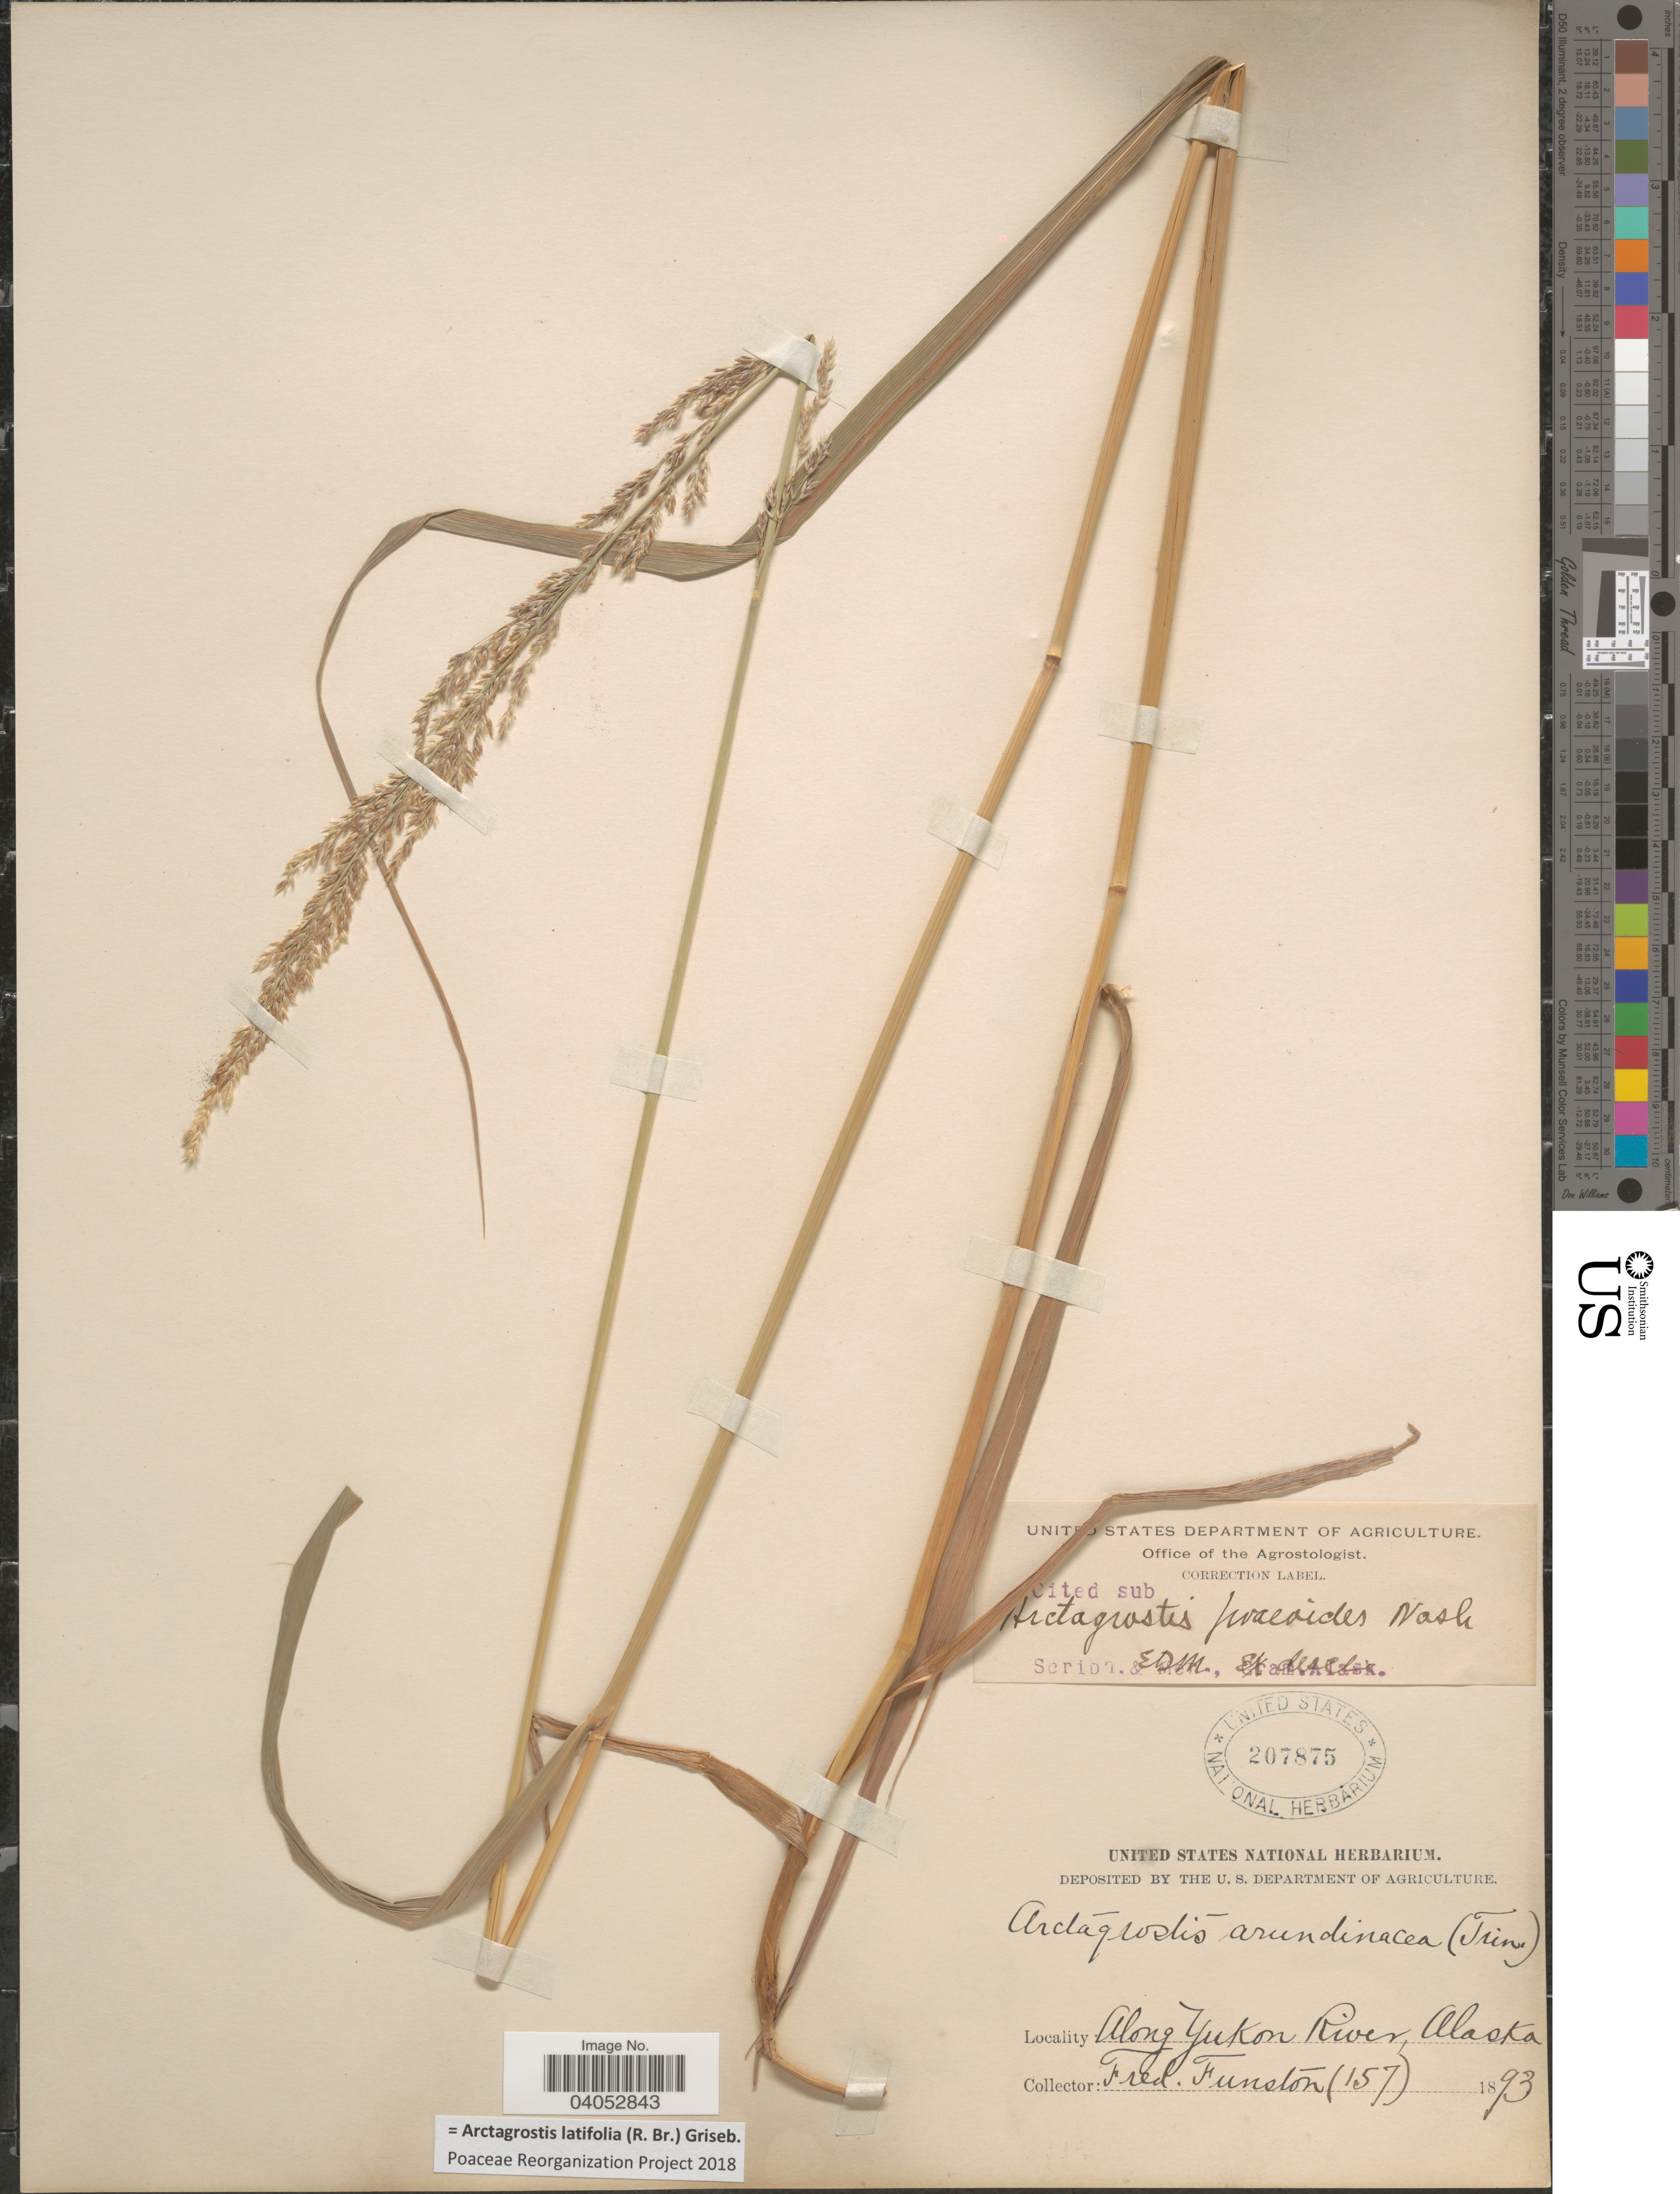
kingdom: Plantae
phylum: Tracheophyta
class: Liliopsida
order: Poales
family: Poaceae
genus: Arctagrostis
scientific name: Arctagrostis latifolia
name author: (R. Br.) Griseb.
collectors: F. Funston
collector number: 157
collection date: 1893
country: United States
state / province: Alaska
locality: Along Yukon River.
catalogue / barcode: US 207875